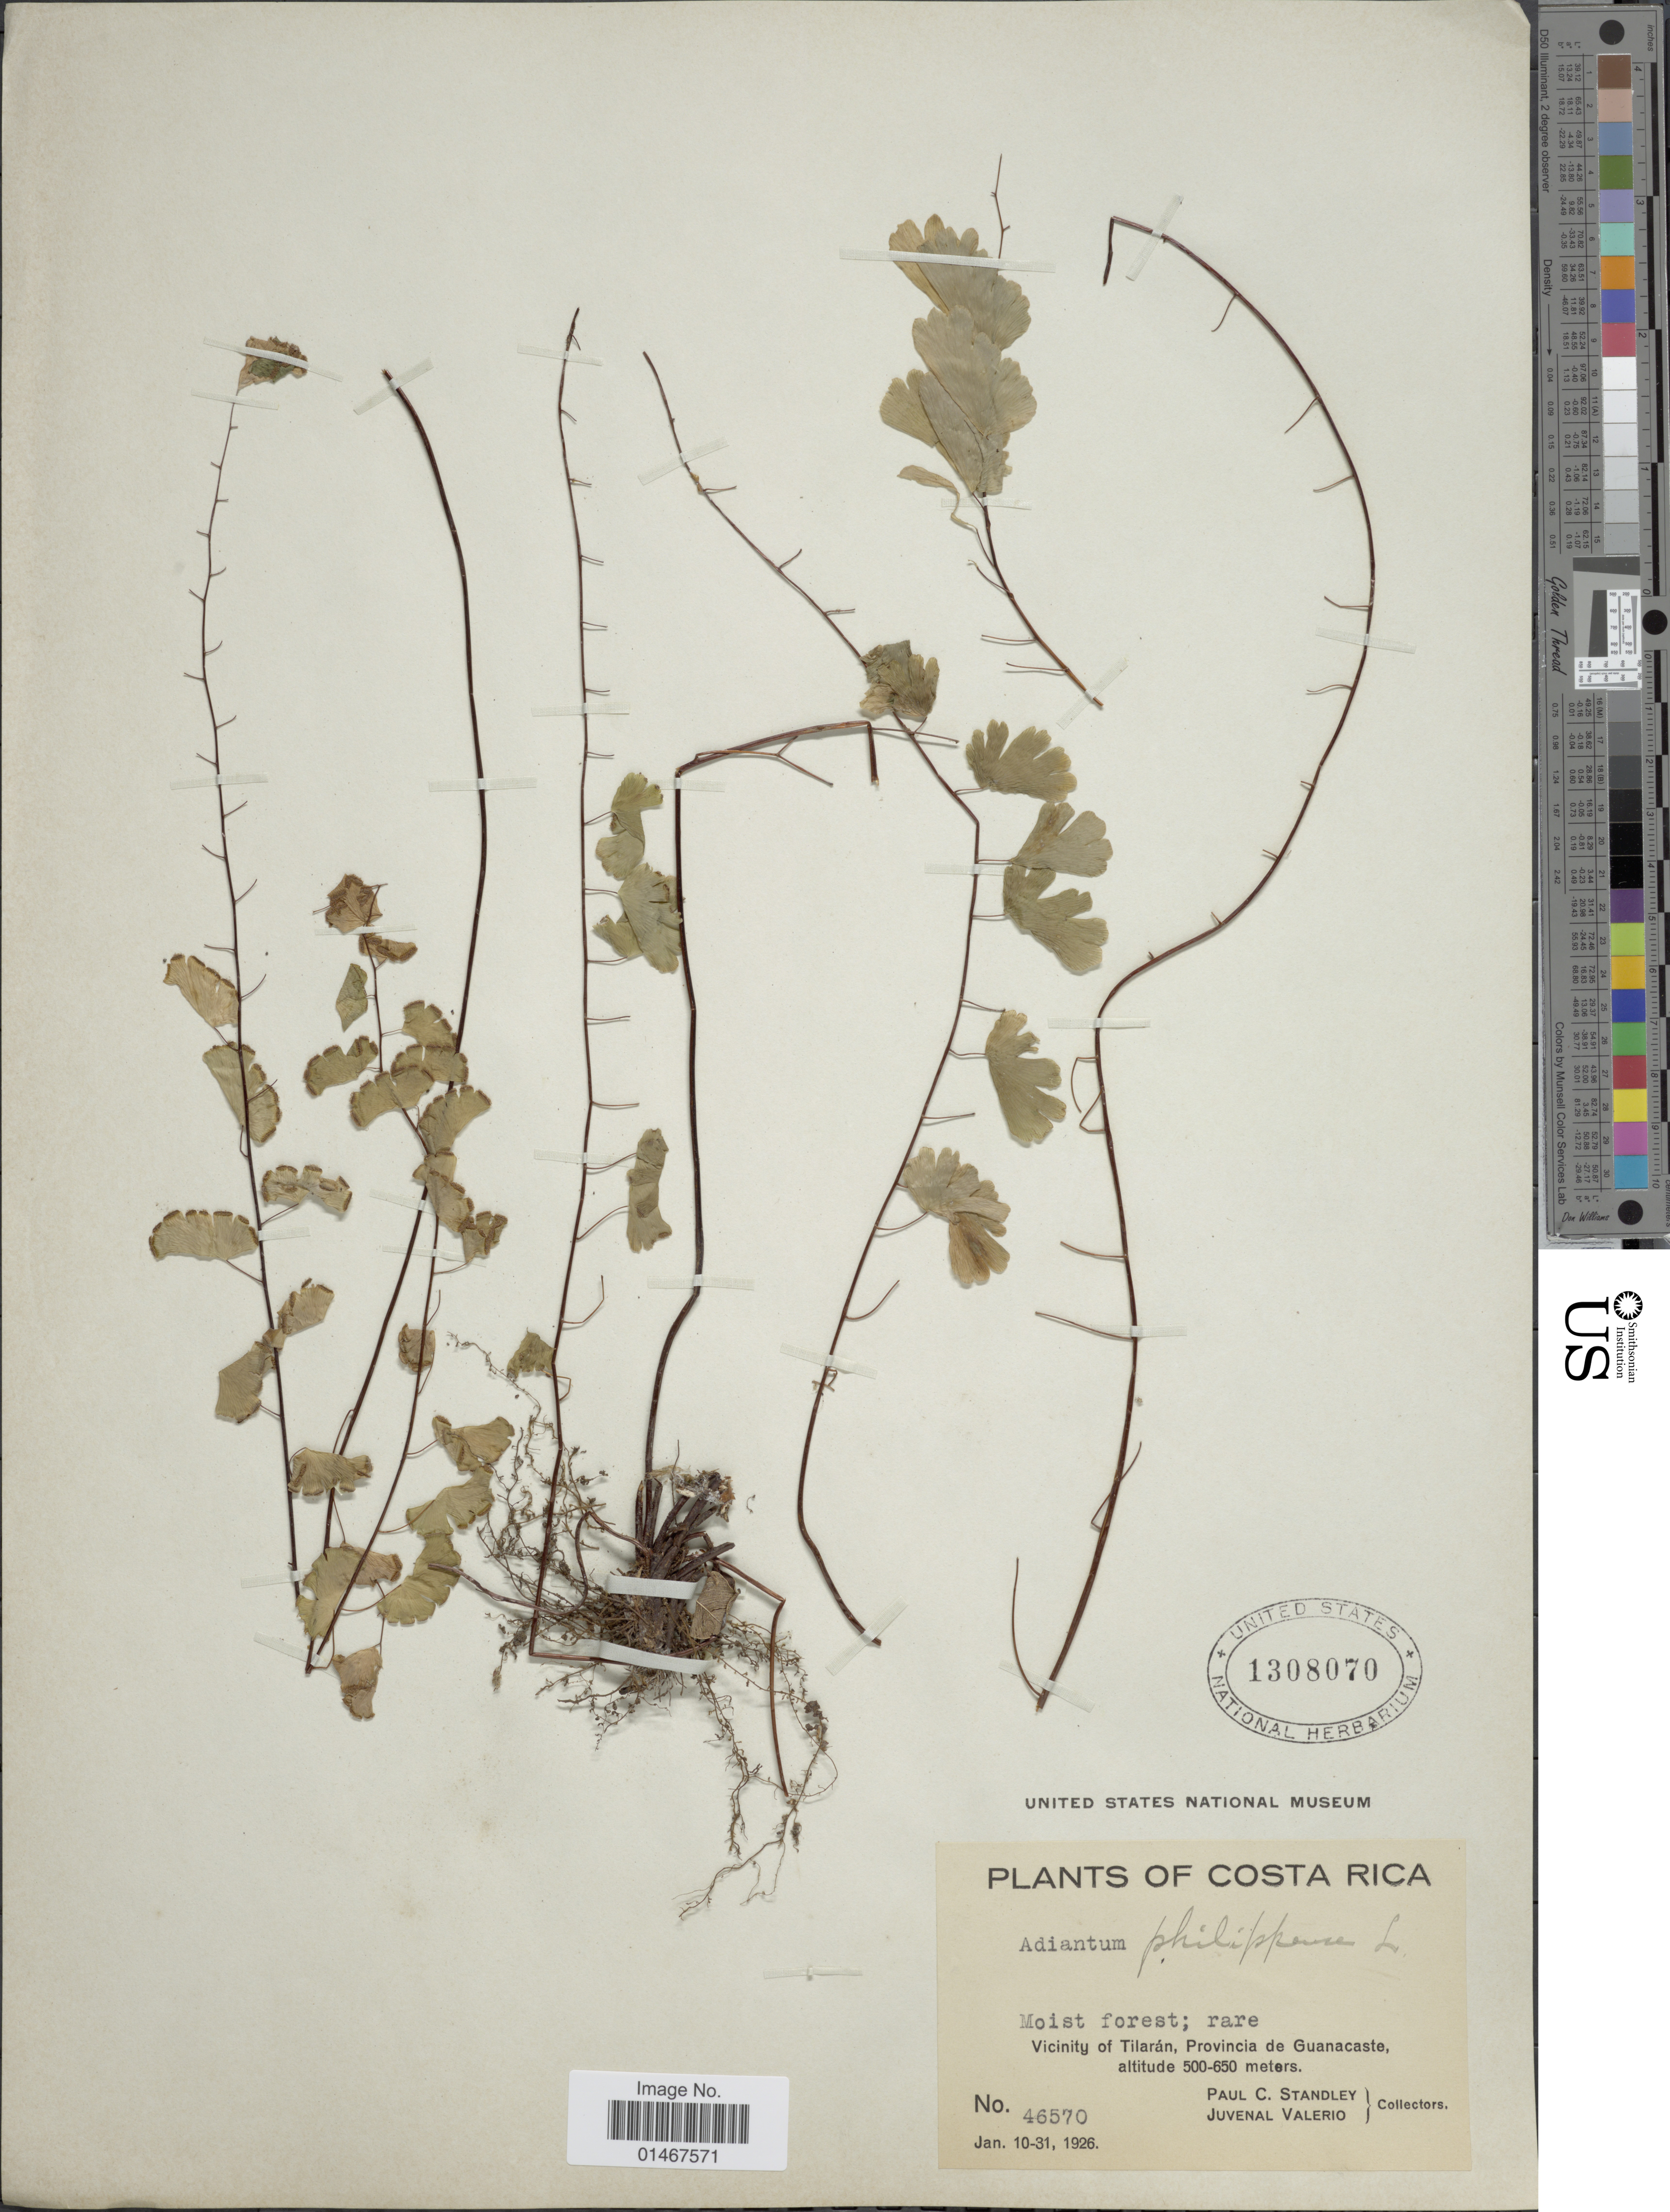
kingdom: Plantae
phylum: Tracheophyta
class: Polypodiopsida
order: Polypodiales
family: Pteridaceae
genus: Adiantum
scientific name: Adiantum philippense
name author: L.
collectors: P. C. Standley & J. Valerio R.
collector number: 46570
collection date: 1926-01-10/1926-01-31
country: Costa Rica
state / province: Guanacaste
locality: Vicinity of Tilaran, Provincia de Guanacaste.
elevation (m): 500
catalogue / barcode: US 1308070